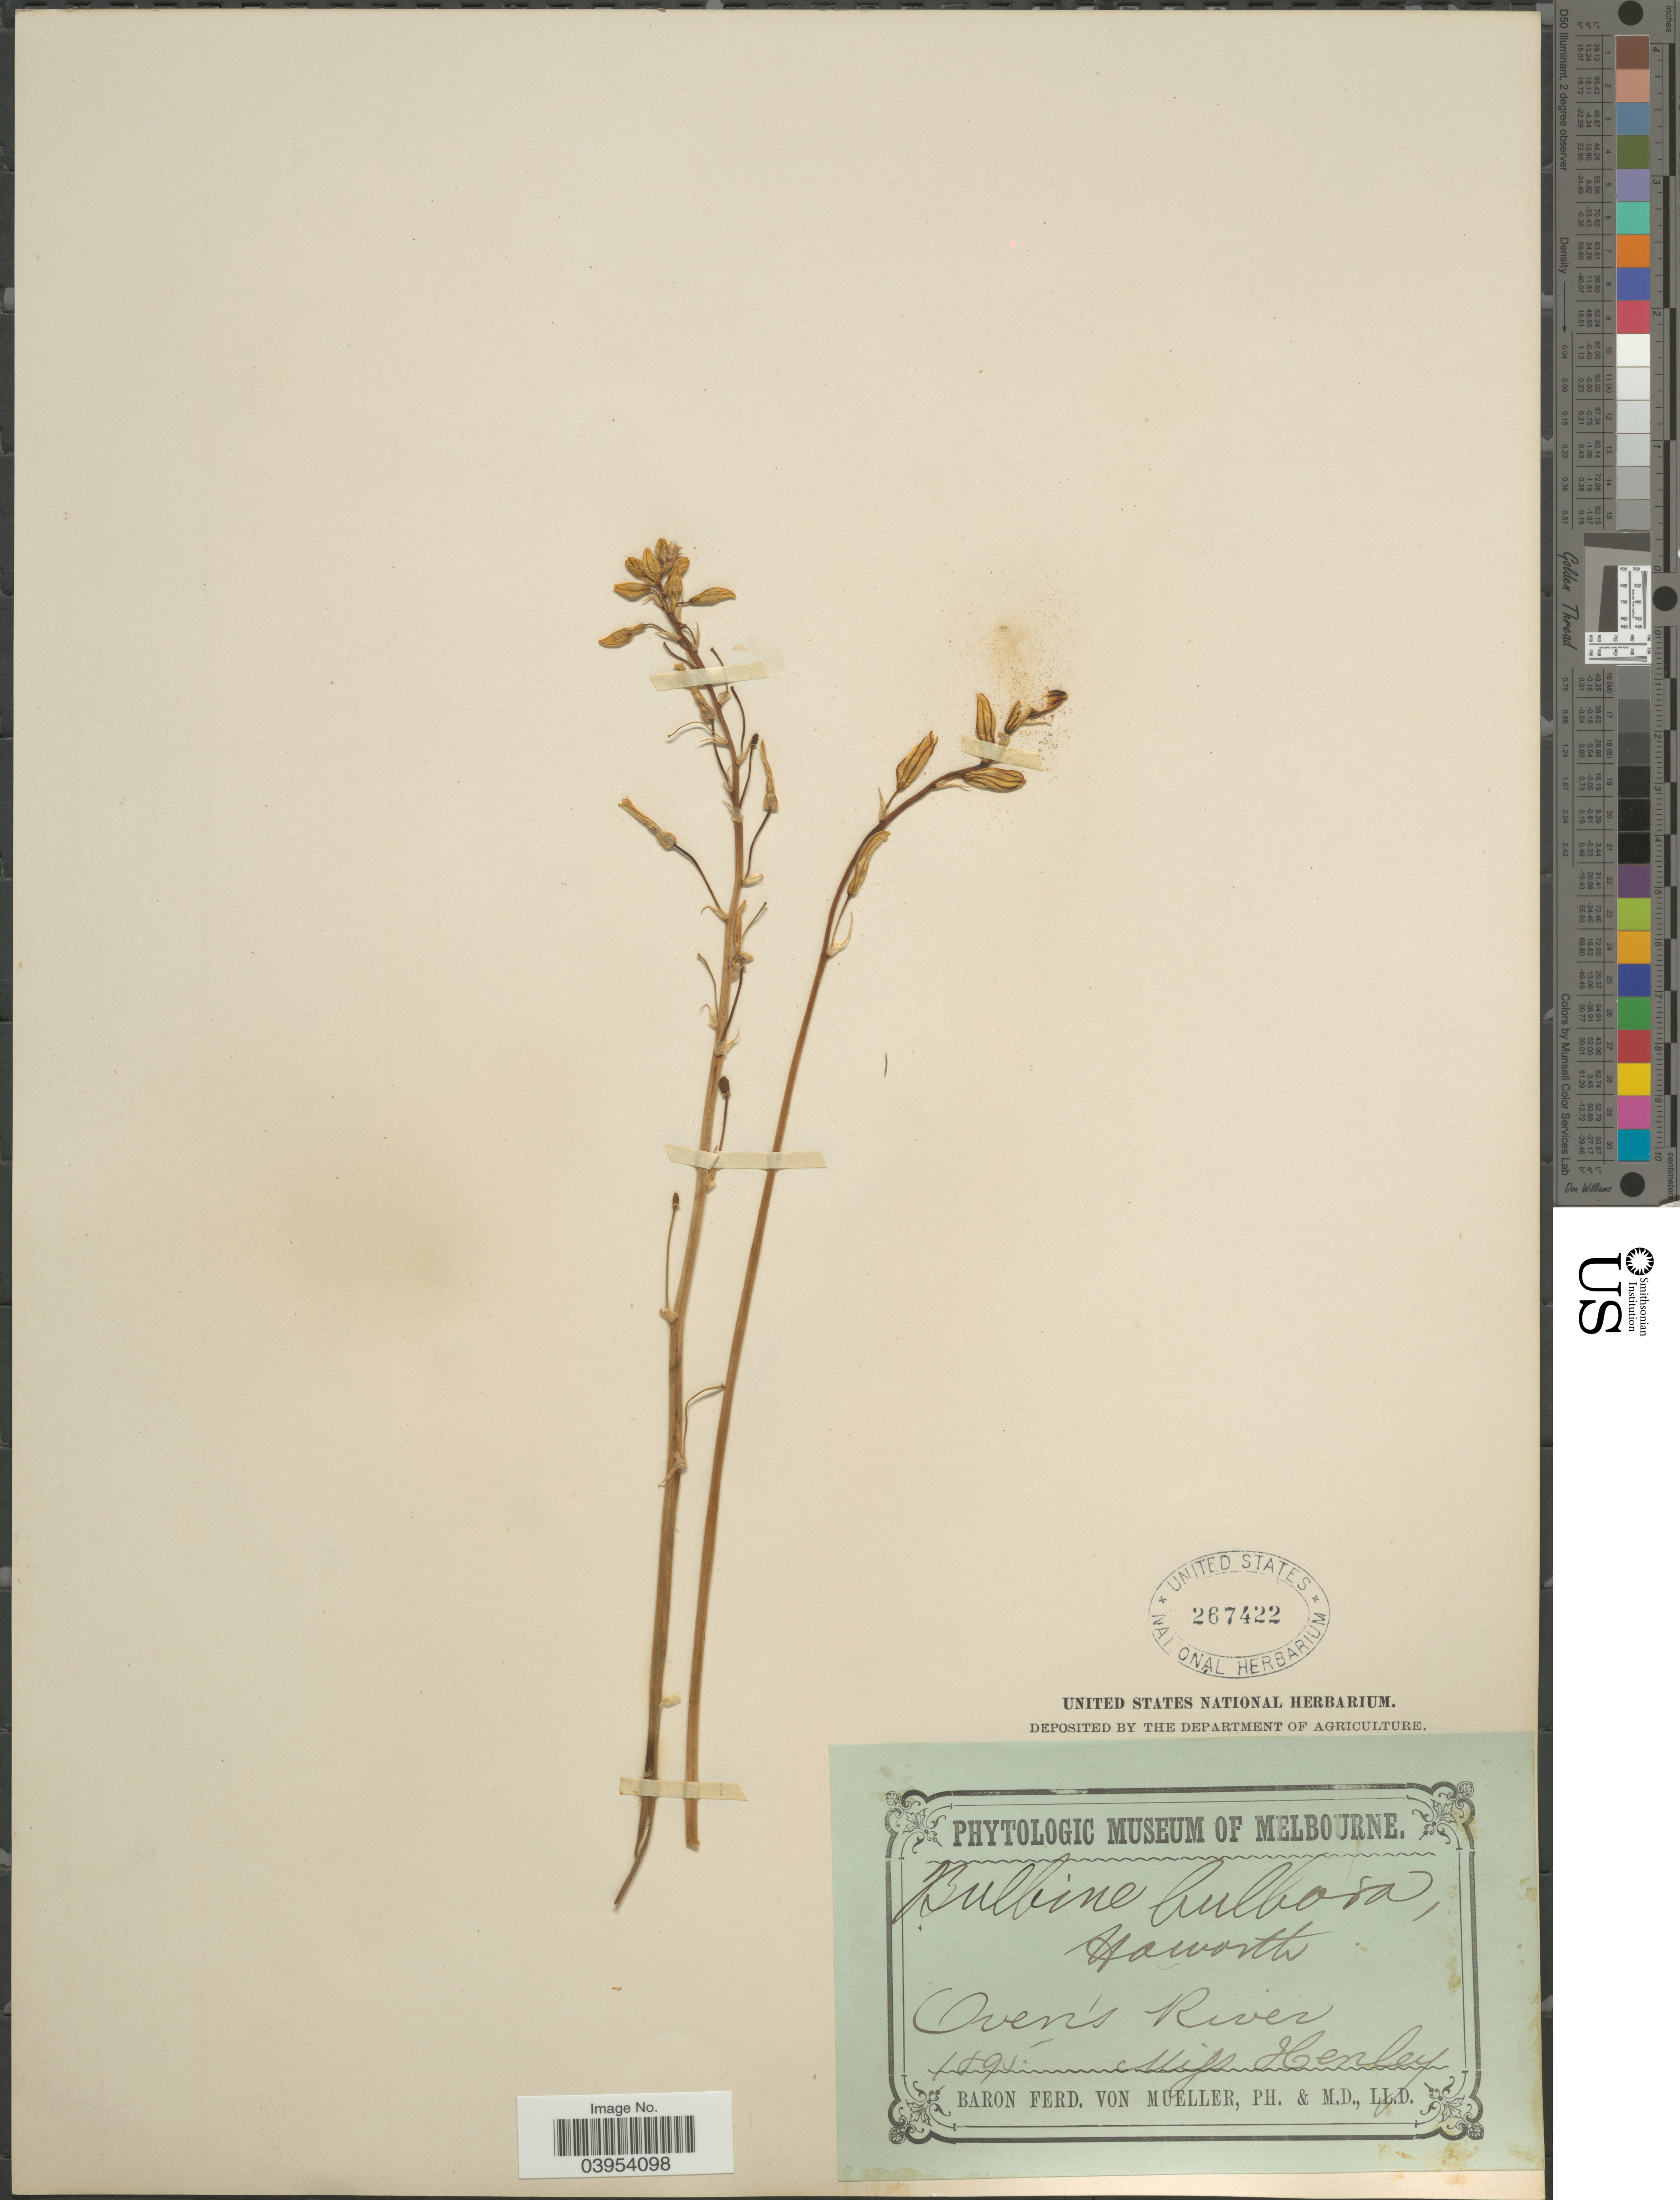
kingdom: Plantae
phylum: Tracheophyta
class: Liliopsida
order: Asparagales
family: Asphodelaceae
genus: Bulbine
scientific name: Bulbine bulbosa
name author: (R. Br.) Haw.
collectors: Miss Henley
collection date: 1895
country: Australia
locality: Oven's River.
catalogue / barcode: US 267422